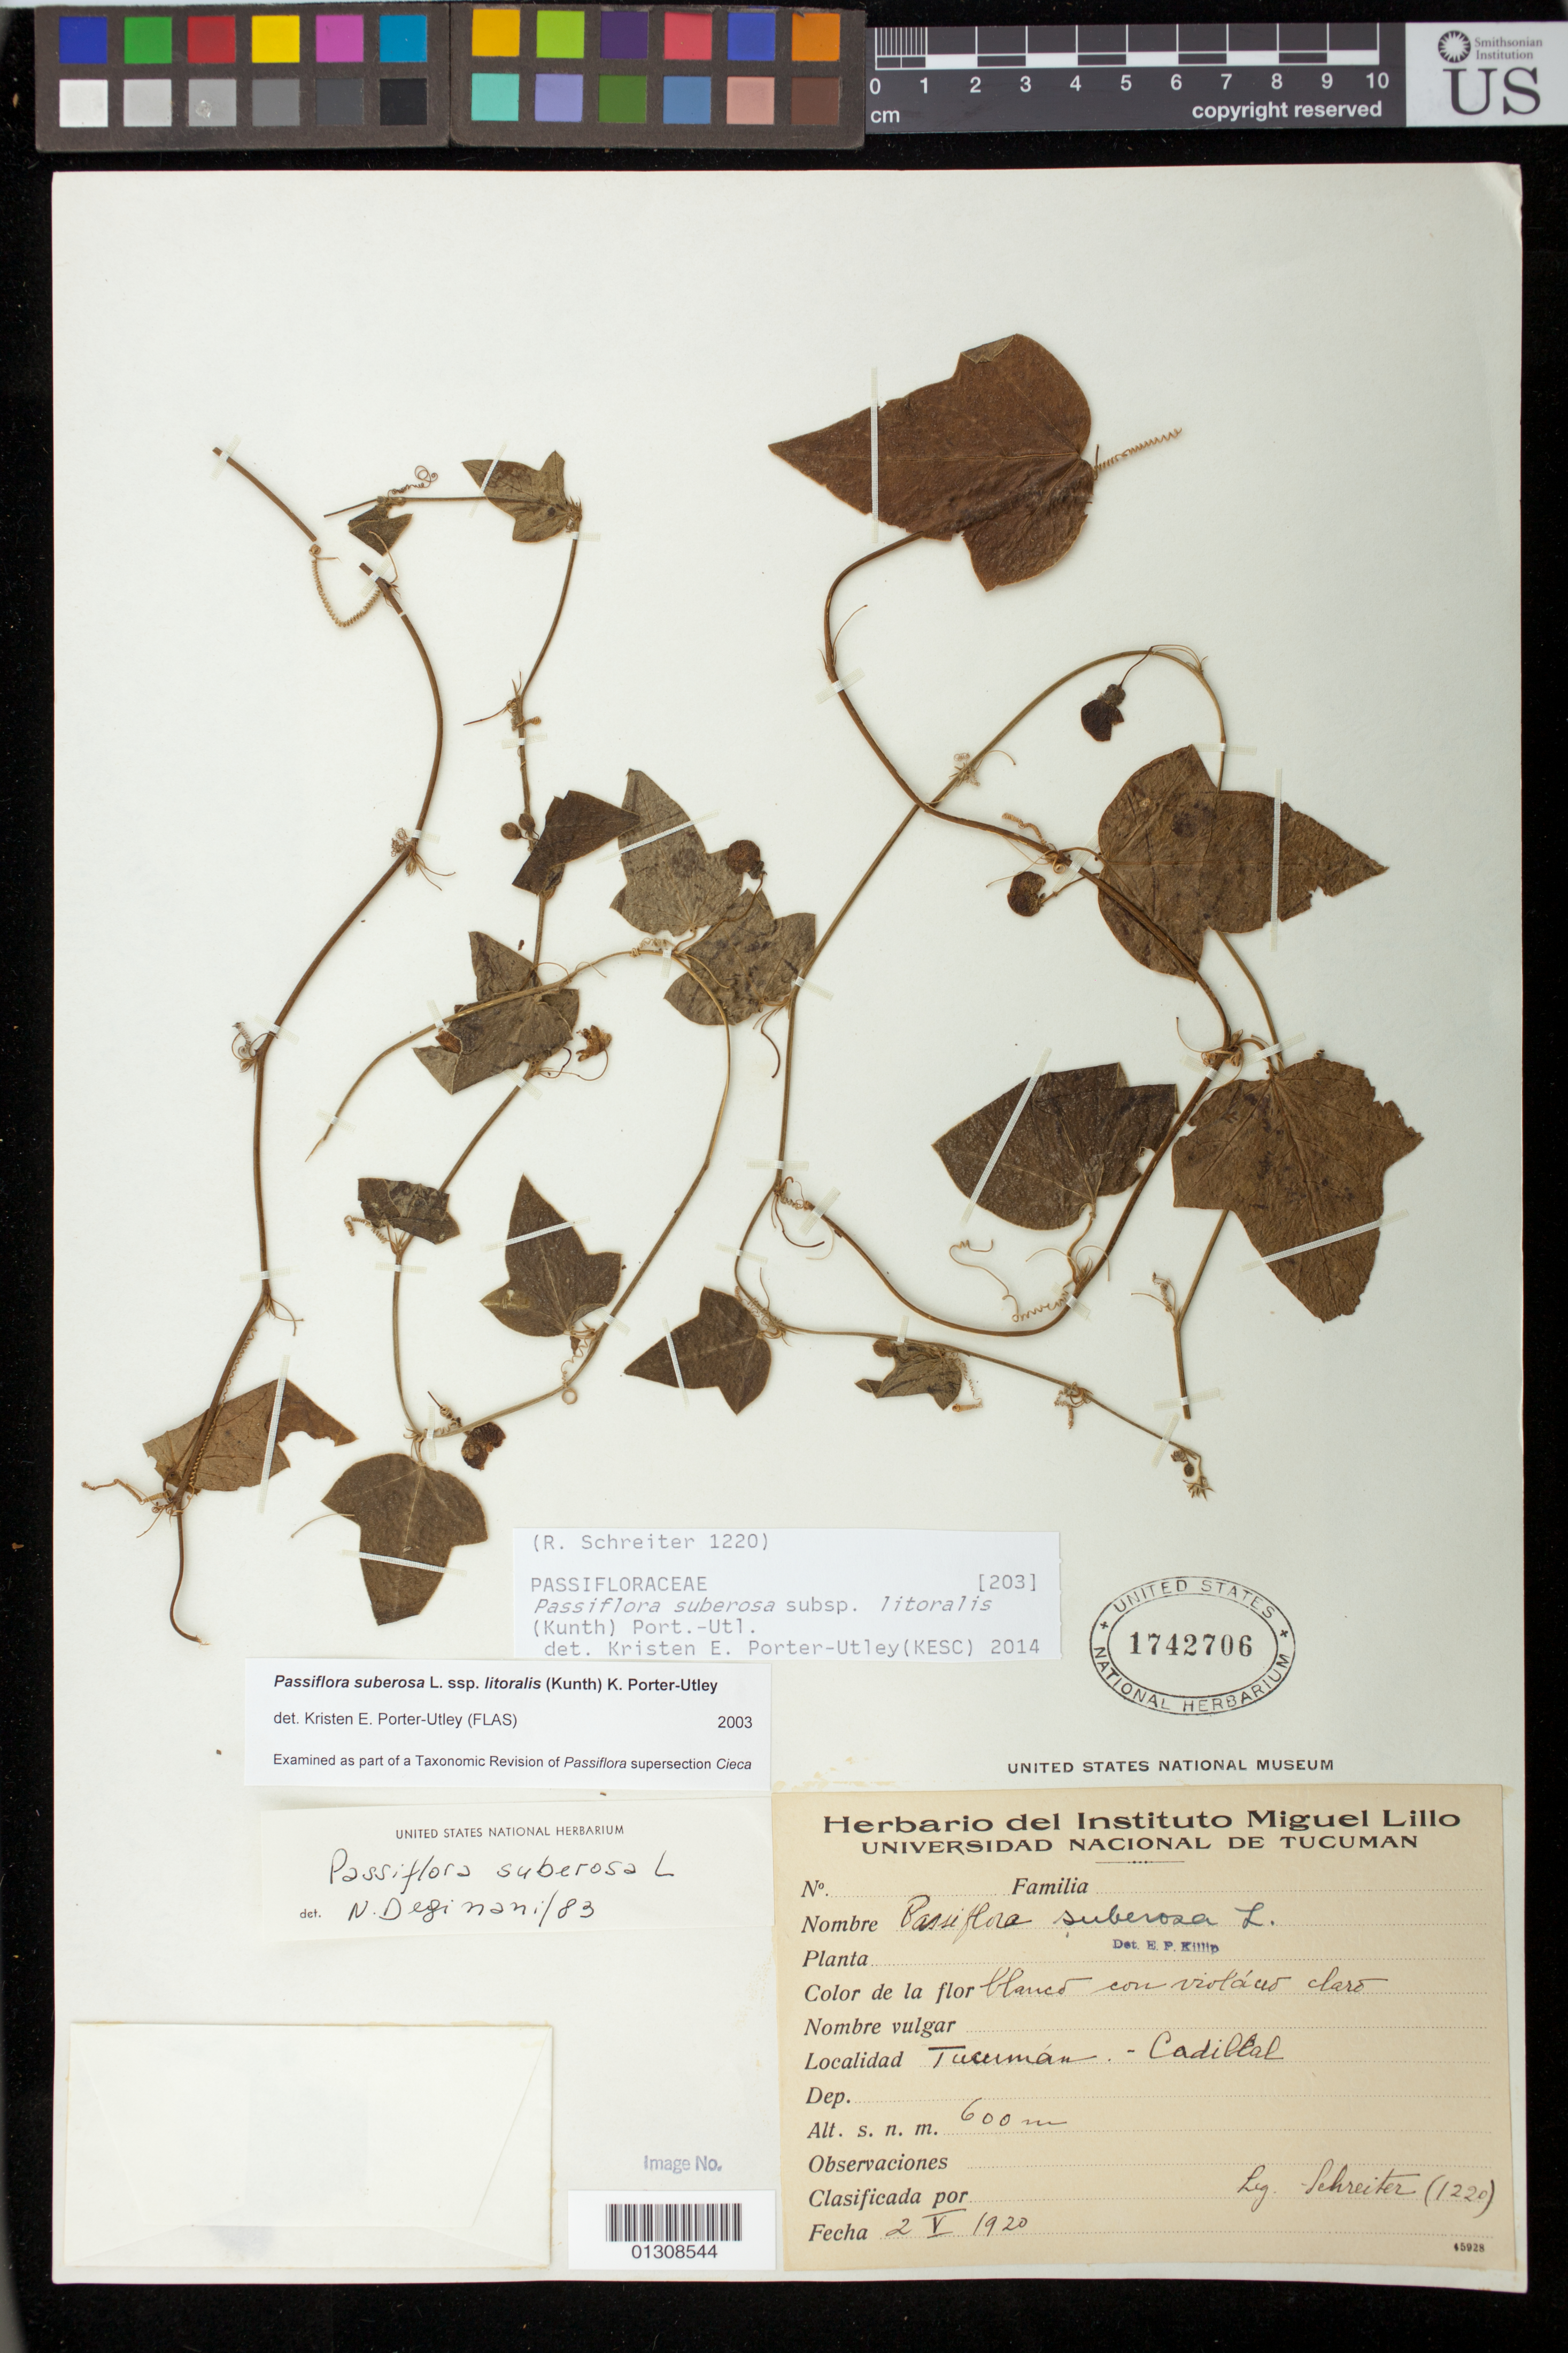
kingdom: Plantae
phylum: Tracheophyta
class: Magnoliopsida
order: Malpighiales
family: Passifloraceae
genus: Passiflora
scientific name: Passiflora suberosa subsp. litoralis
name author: (Kunth) Port.-Utl. et al.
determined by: Porter-Utley, K. E.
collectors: R. Schreiter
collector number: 1220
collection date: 1920-05-02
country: Argentina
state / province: Tucuman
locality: Cadillal.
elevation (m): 600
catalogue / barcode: US 1742706